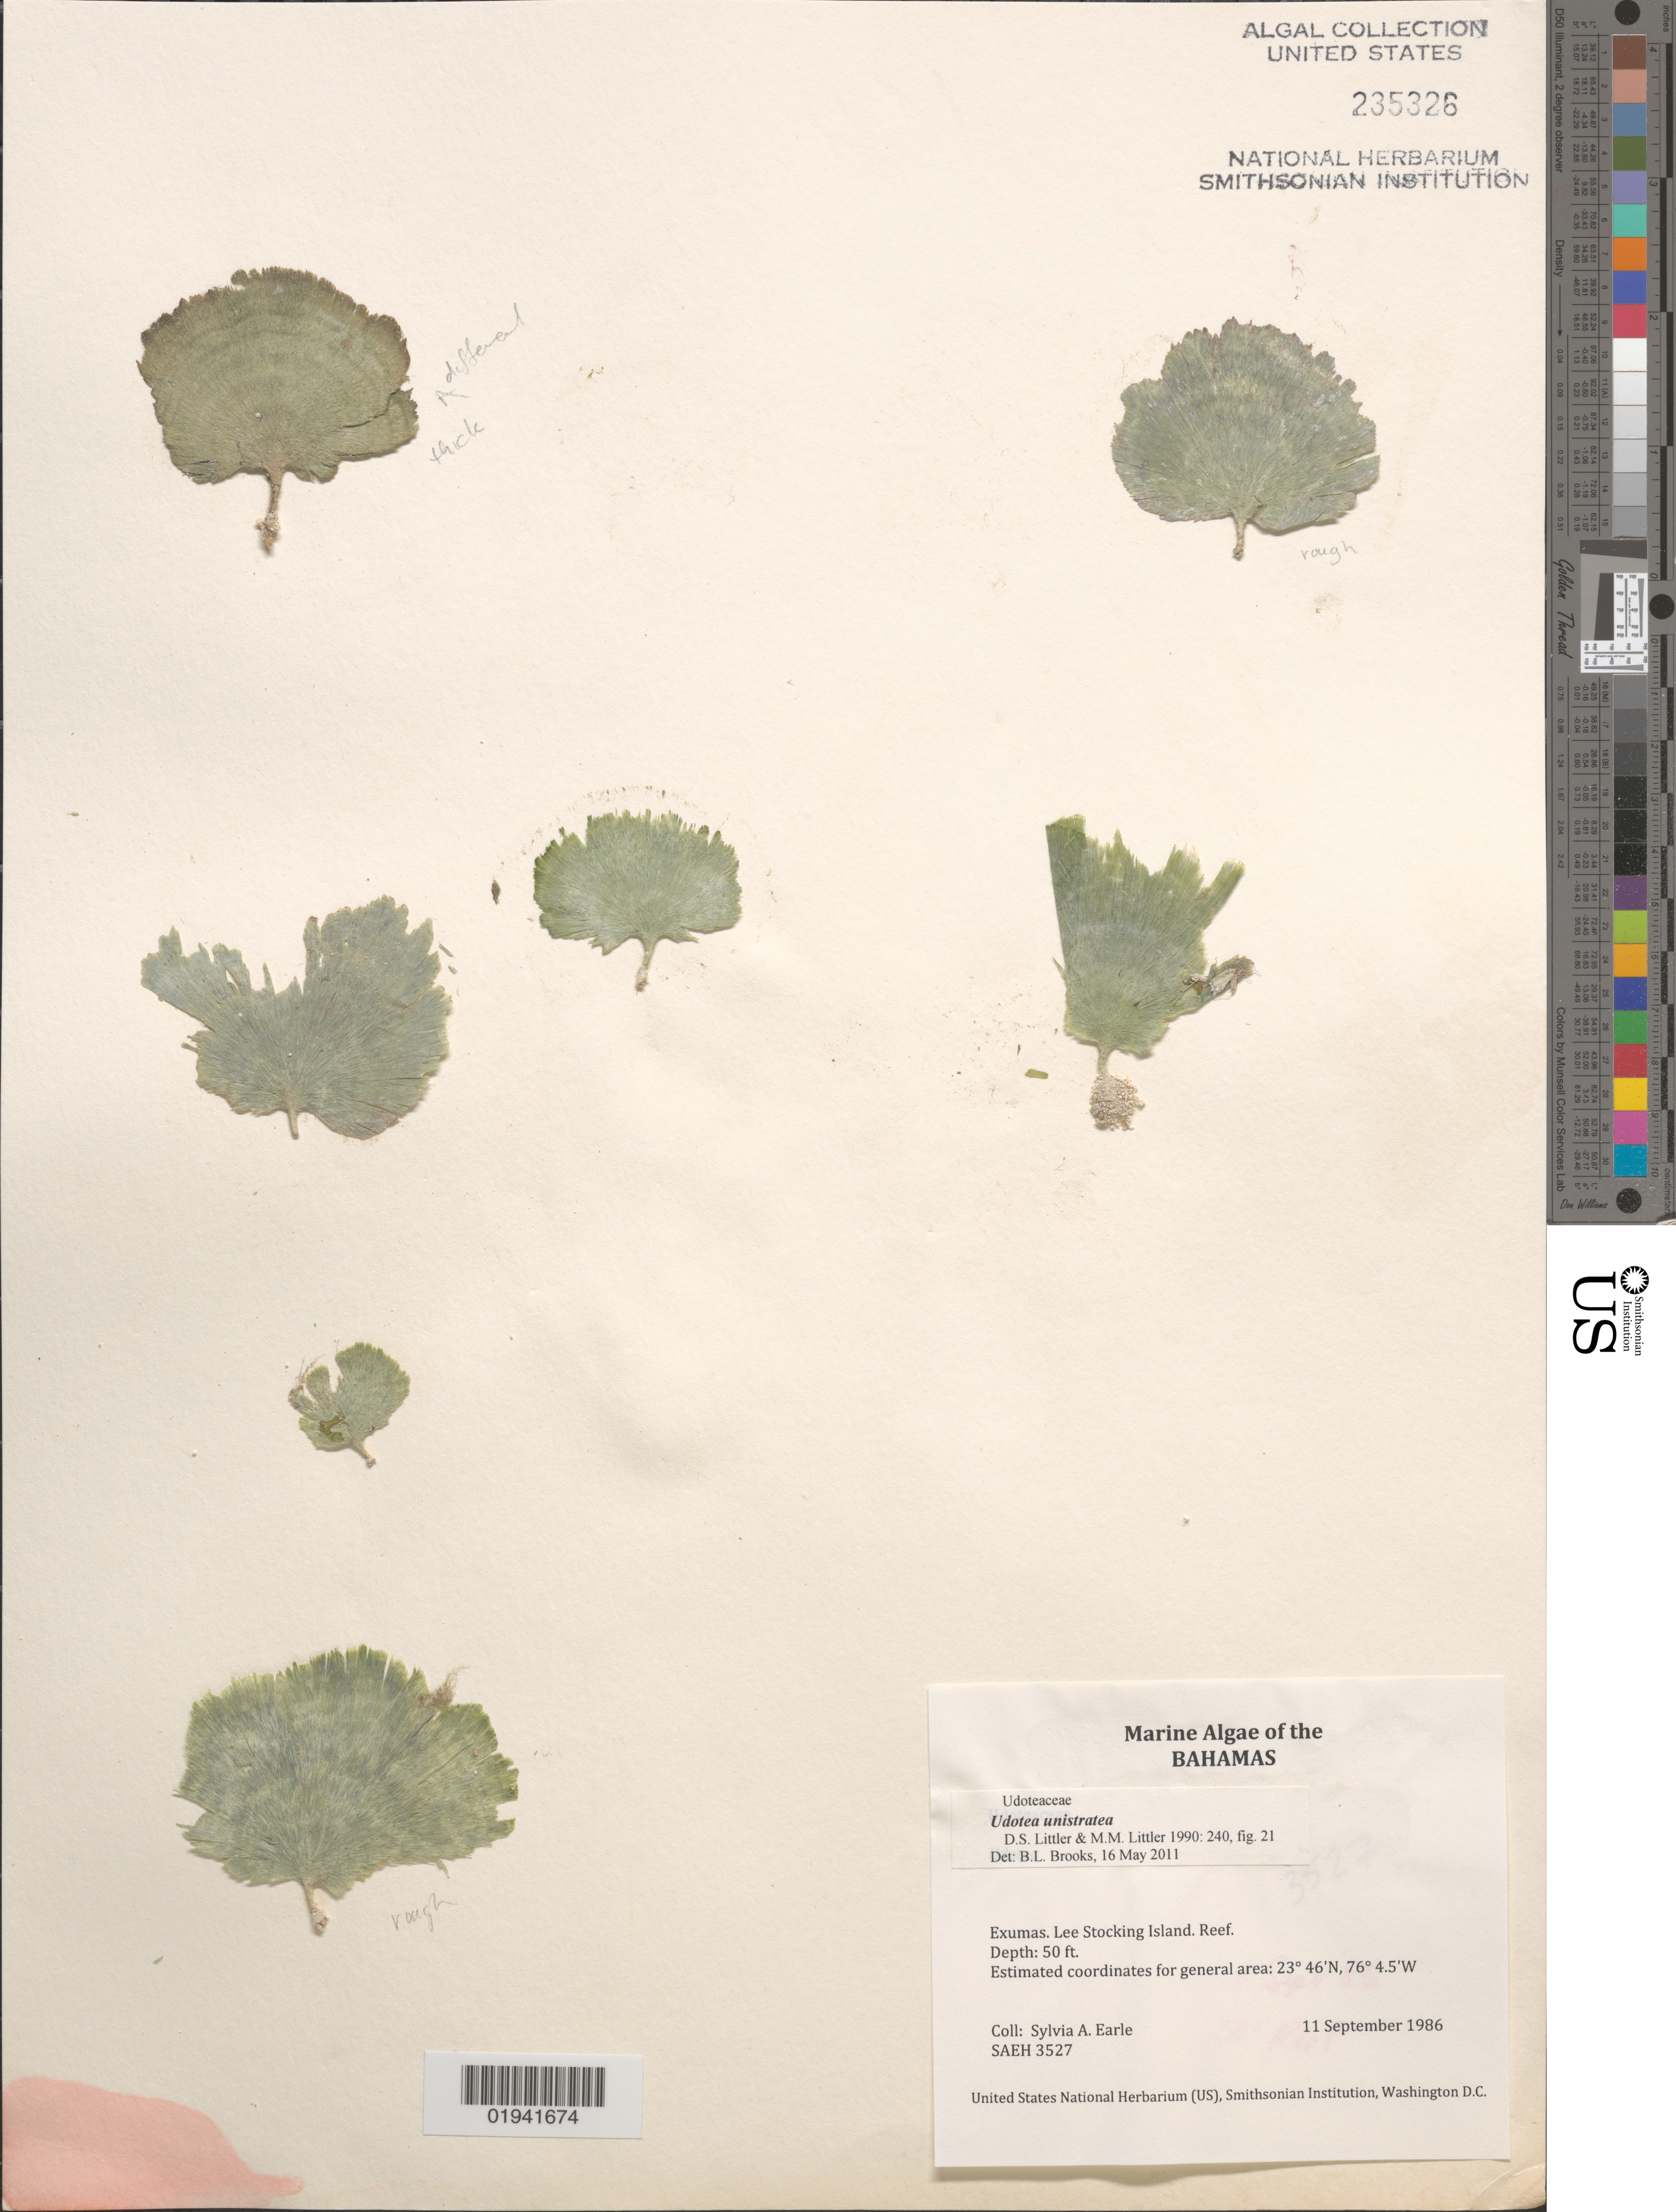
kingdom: Plantae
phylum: Chlorophyta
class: Ulvophyceae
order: Bryopsidales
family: Udoteaceae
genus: Udotea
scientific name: Udotea unistratea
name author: D.S. Littler & Littler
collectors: S. A. Earle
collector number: SAEH3527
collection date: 1986-09-11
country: Bahamas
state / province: Exuma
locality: Exumas. Lee Stocking Island. Reef.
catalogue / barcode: US 235326